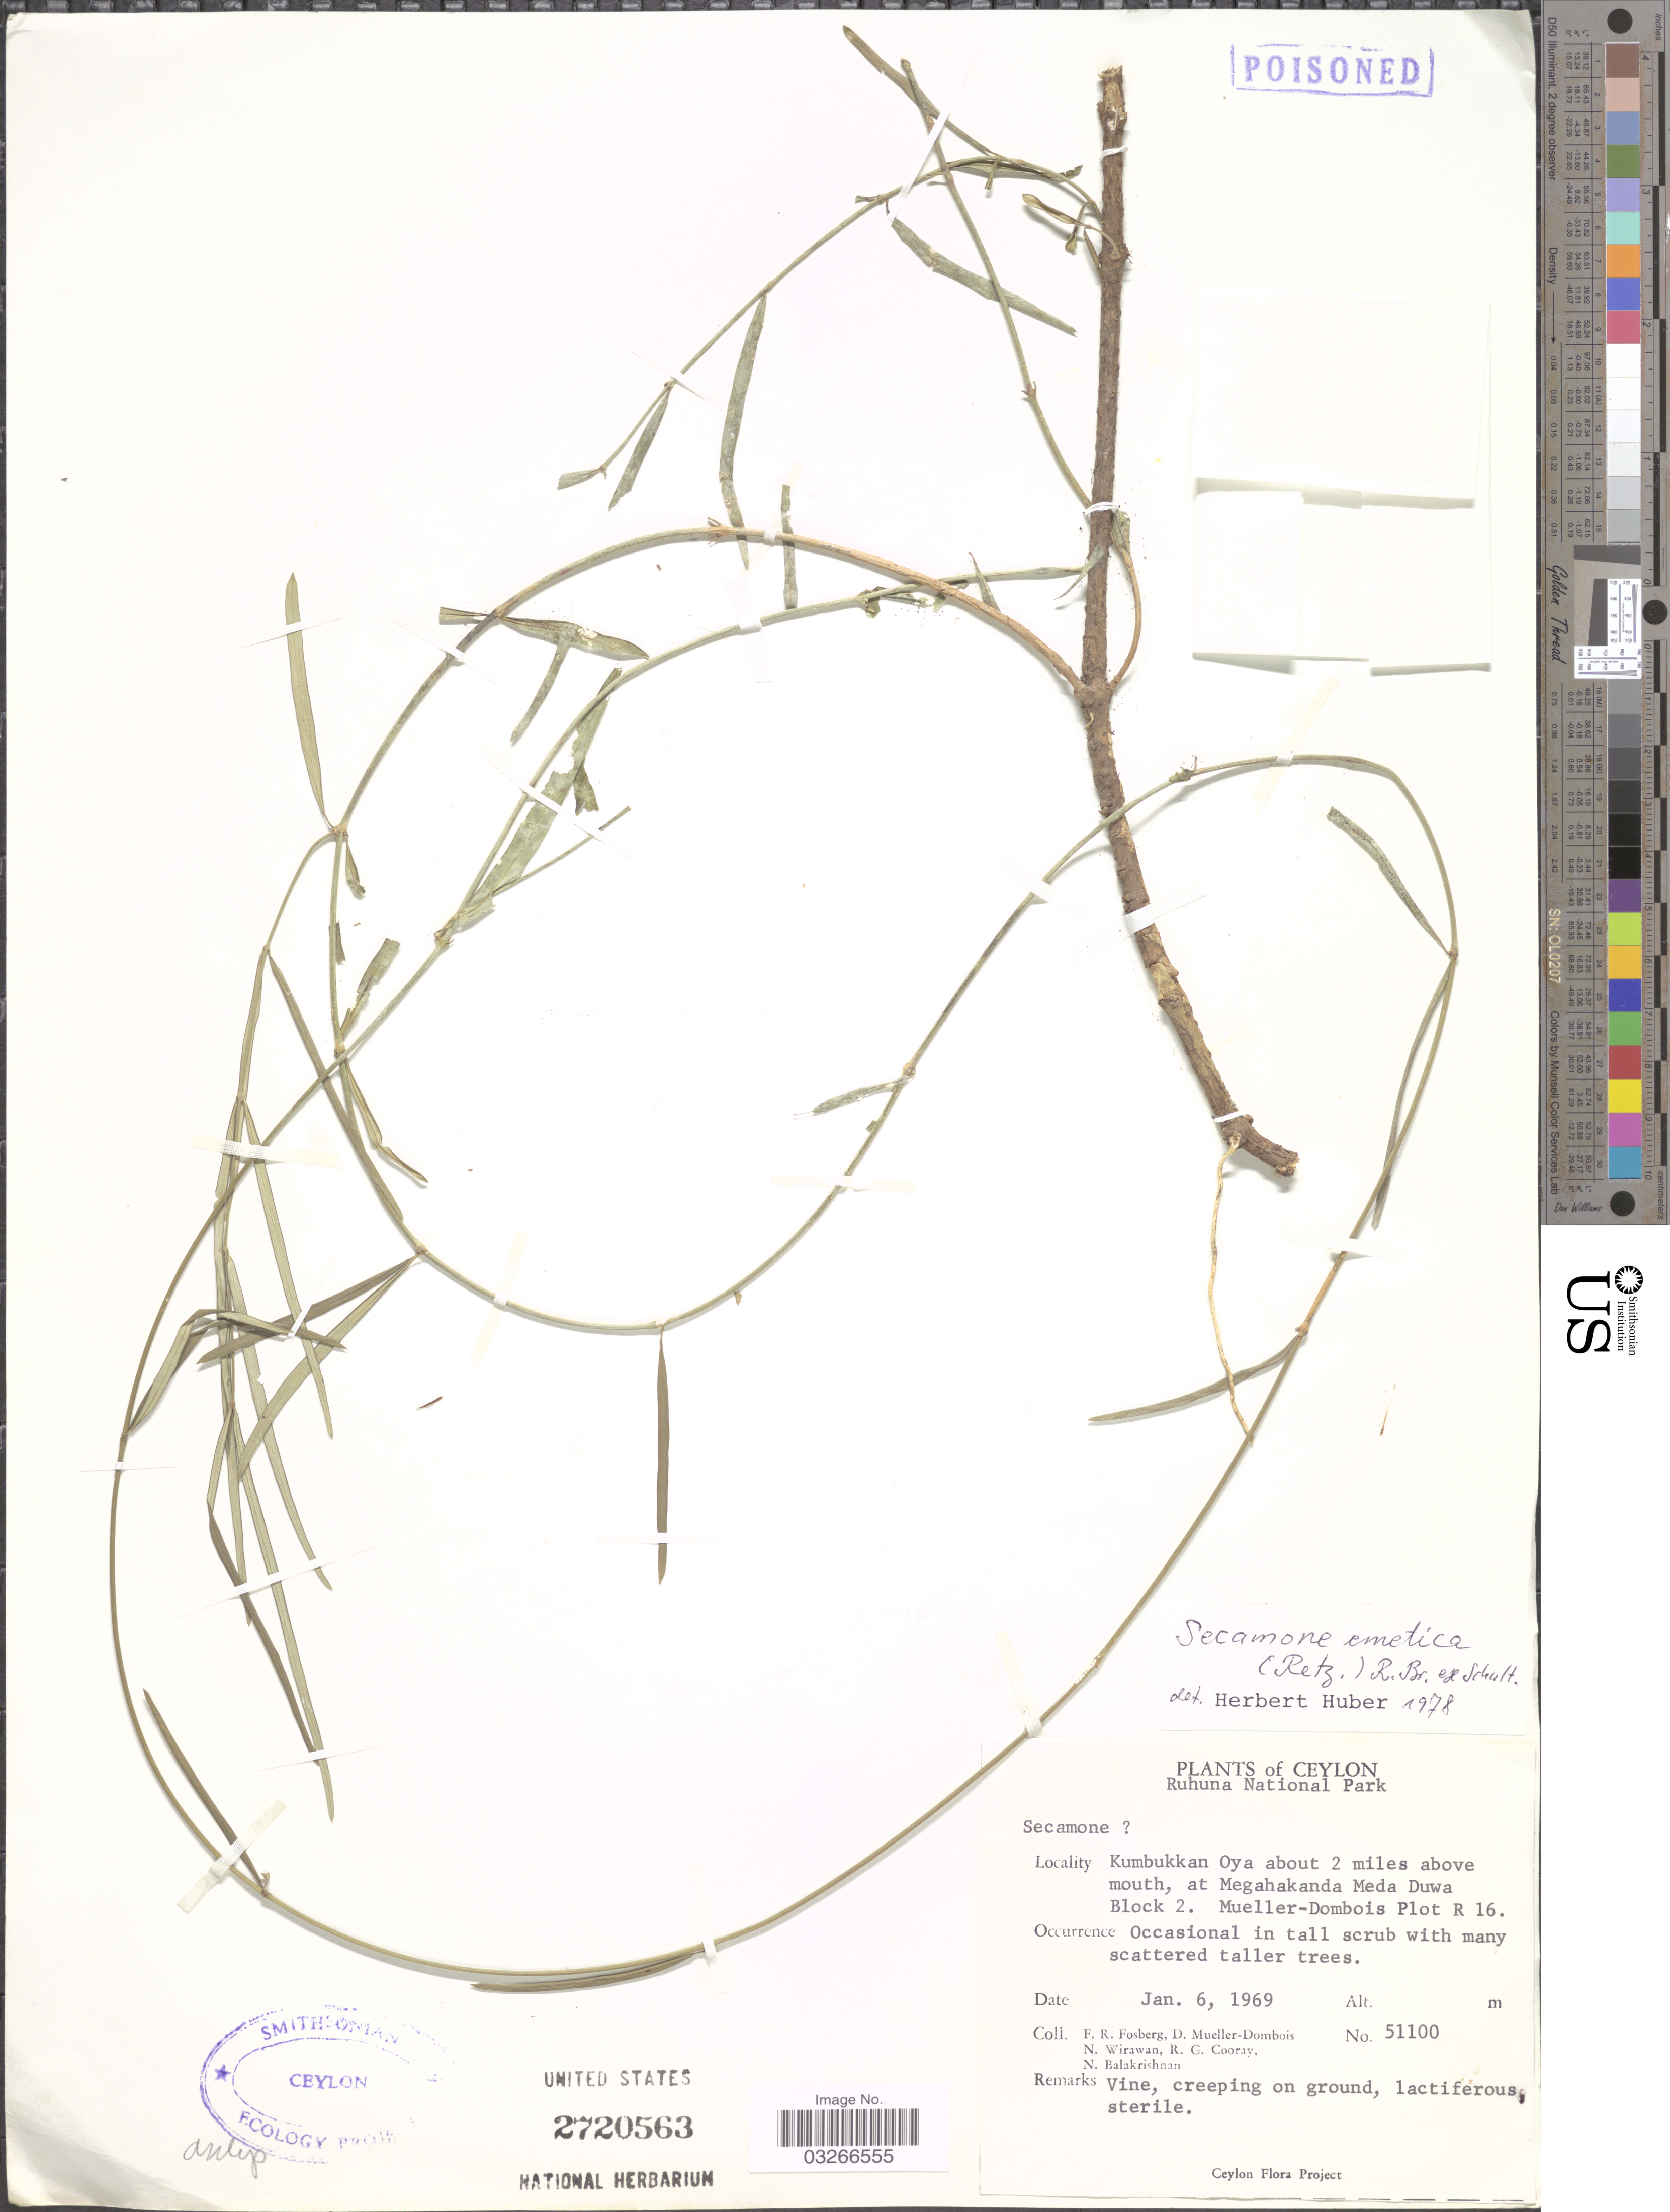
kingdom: Plantae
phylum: Tracheophyta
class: Magnoliopsida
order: Gentianales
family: Apocynaceae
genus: Secamone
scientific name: Secamone emetica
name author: (Retz.) R. Br. ex Schult.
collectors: F. R. Fosberg, D. Meuller-Dombois, N. Wirawan, R. Cooray & N. Balakrishnan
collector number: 51100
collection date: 1969-01-06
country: Sri Lanka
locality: Ceylon. Ruhuna National Park. Kumbukkan Oya about 2 miles above mouth, at Megahakanda Meda Duwa Block 2. Mueller-Dombois Plot R 16.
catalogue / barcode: US 2720563